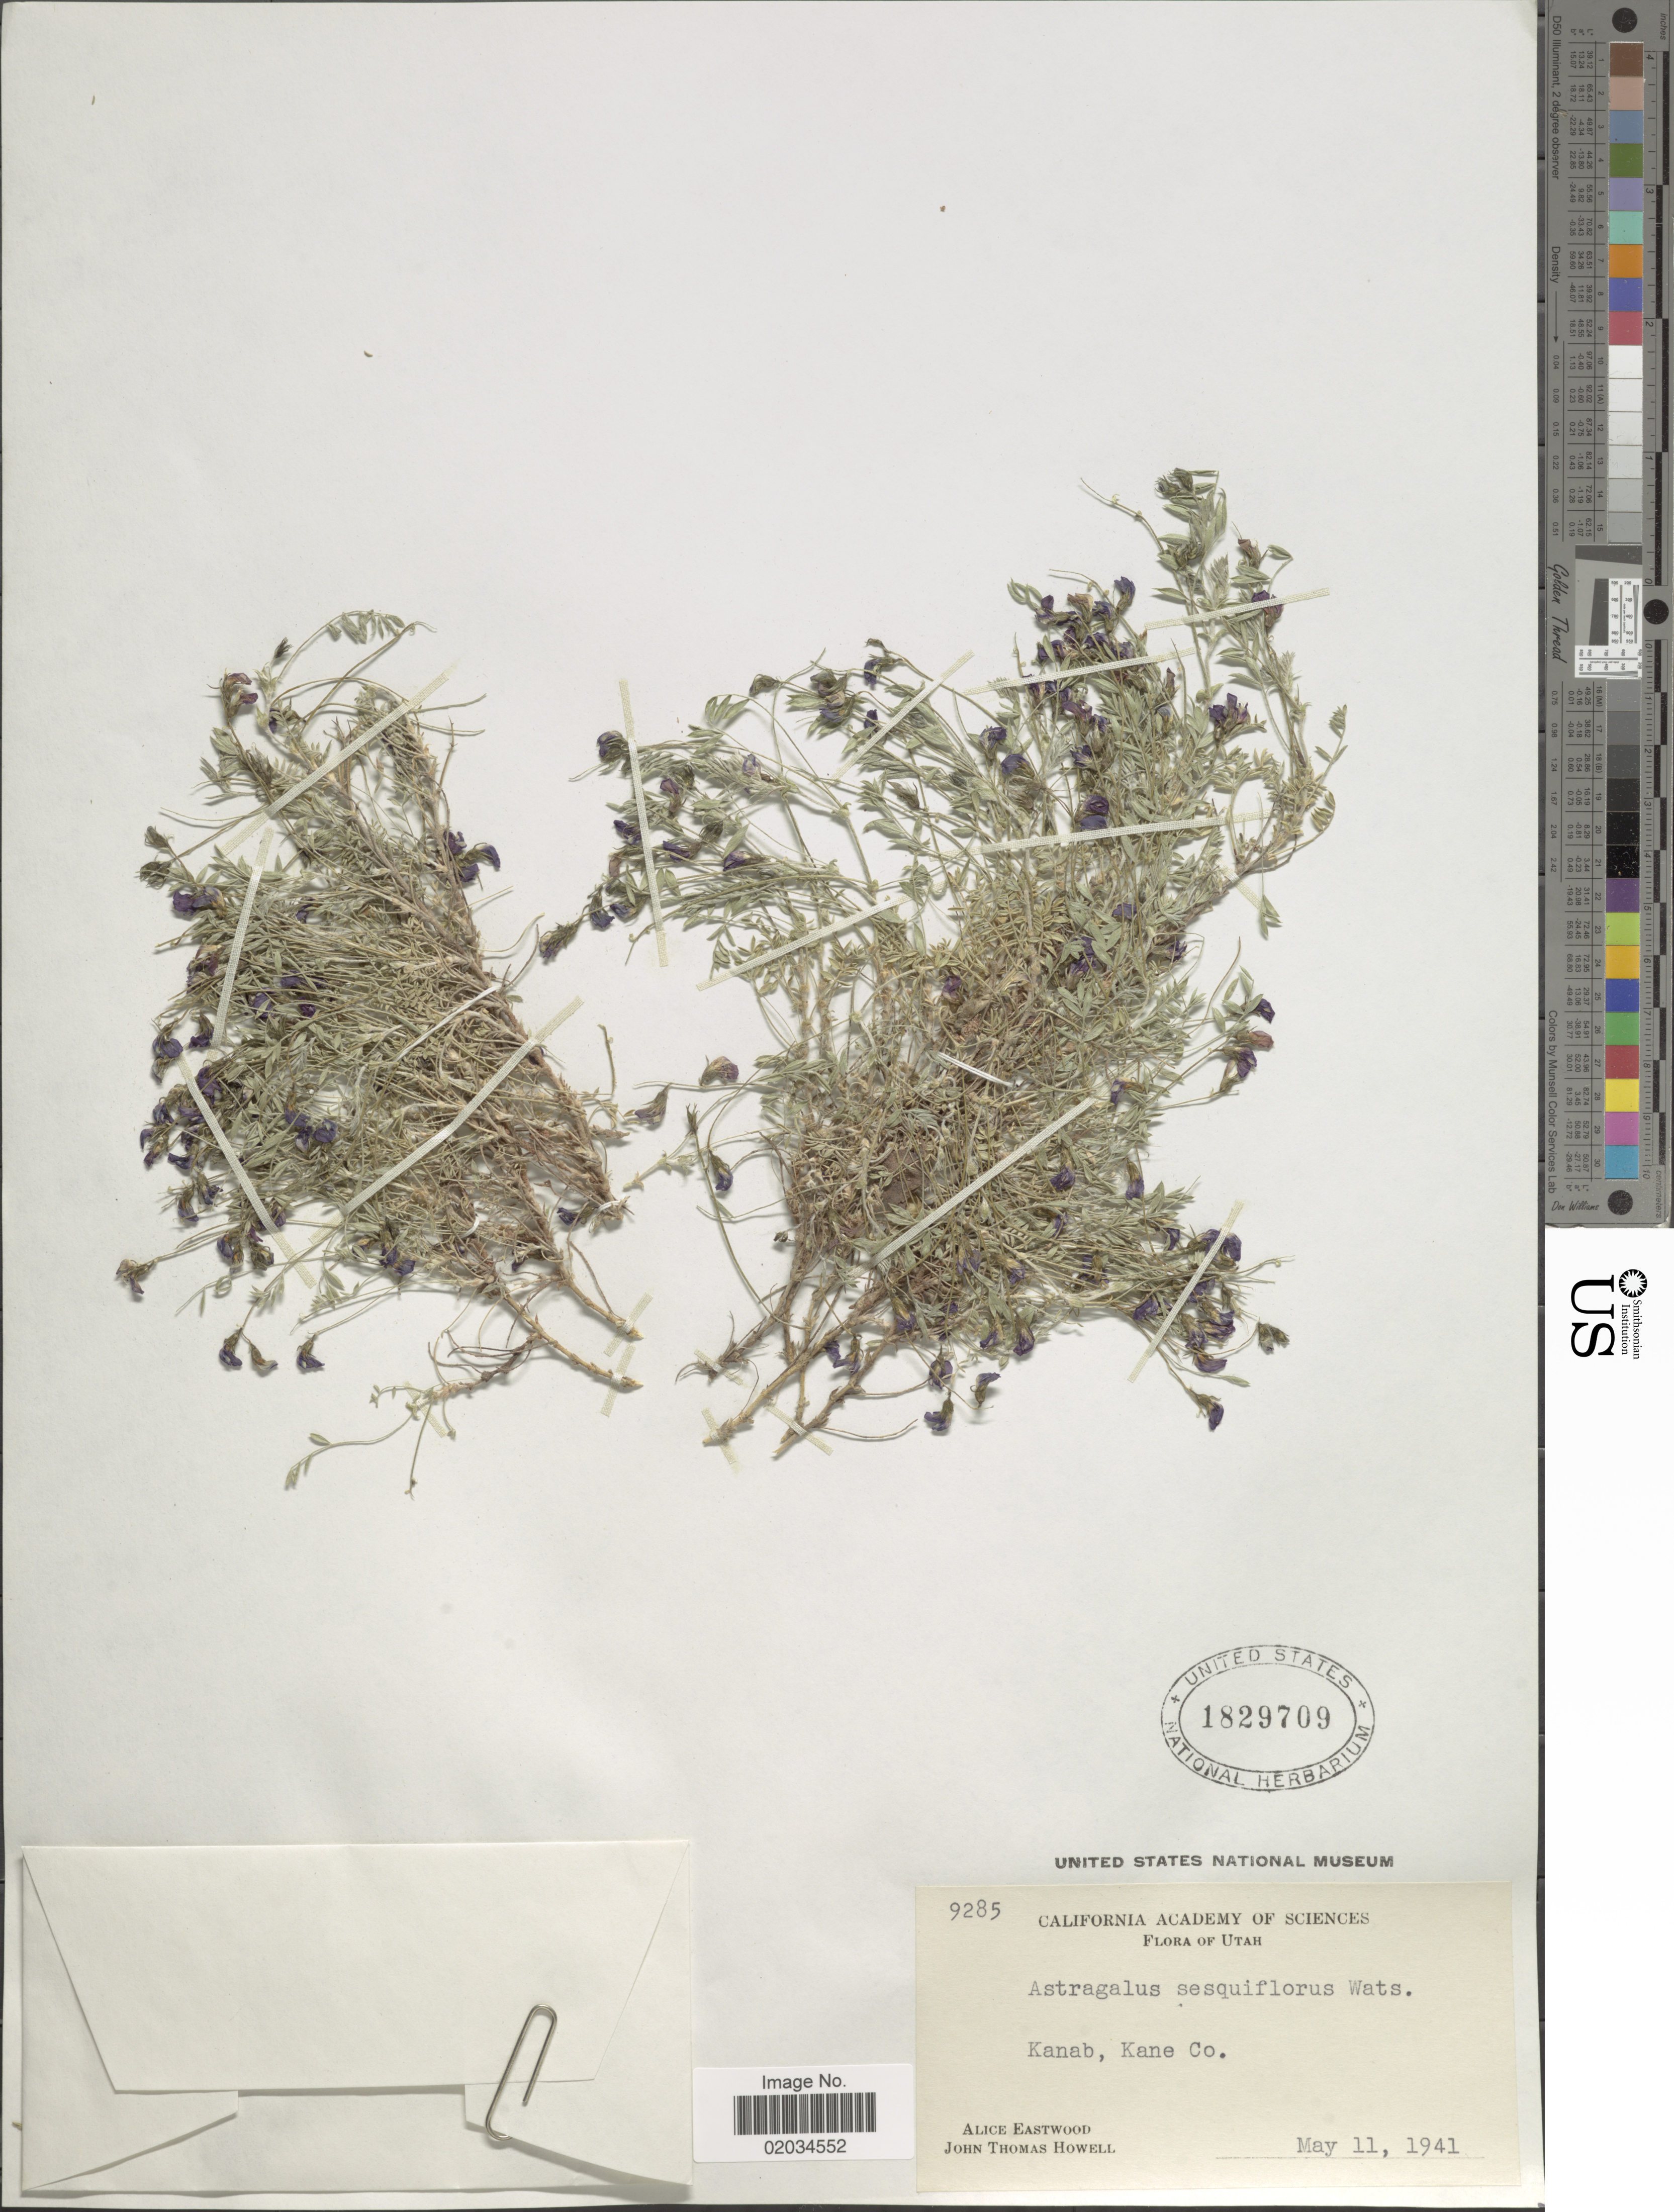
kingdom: Plantae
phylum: Tracheophyta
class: Magnoliopsida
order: Fabales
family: Fabaceae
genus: Astragalus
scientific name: Astragalus sesquiflorus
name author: S. Watson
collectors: A. Eastwood & J. T. Howell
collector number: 9285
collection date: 1941-05-11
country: United States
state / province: Utah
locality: Kanab, Kane Co.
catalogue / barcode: US 1829709